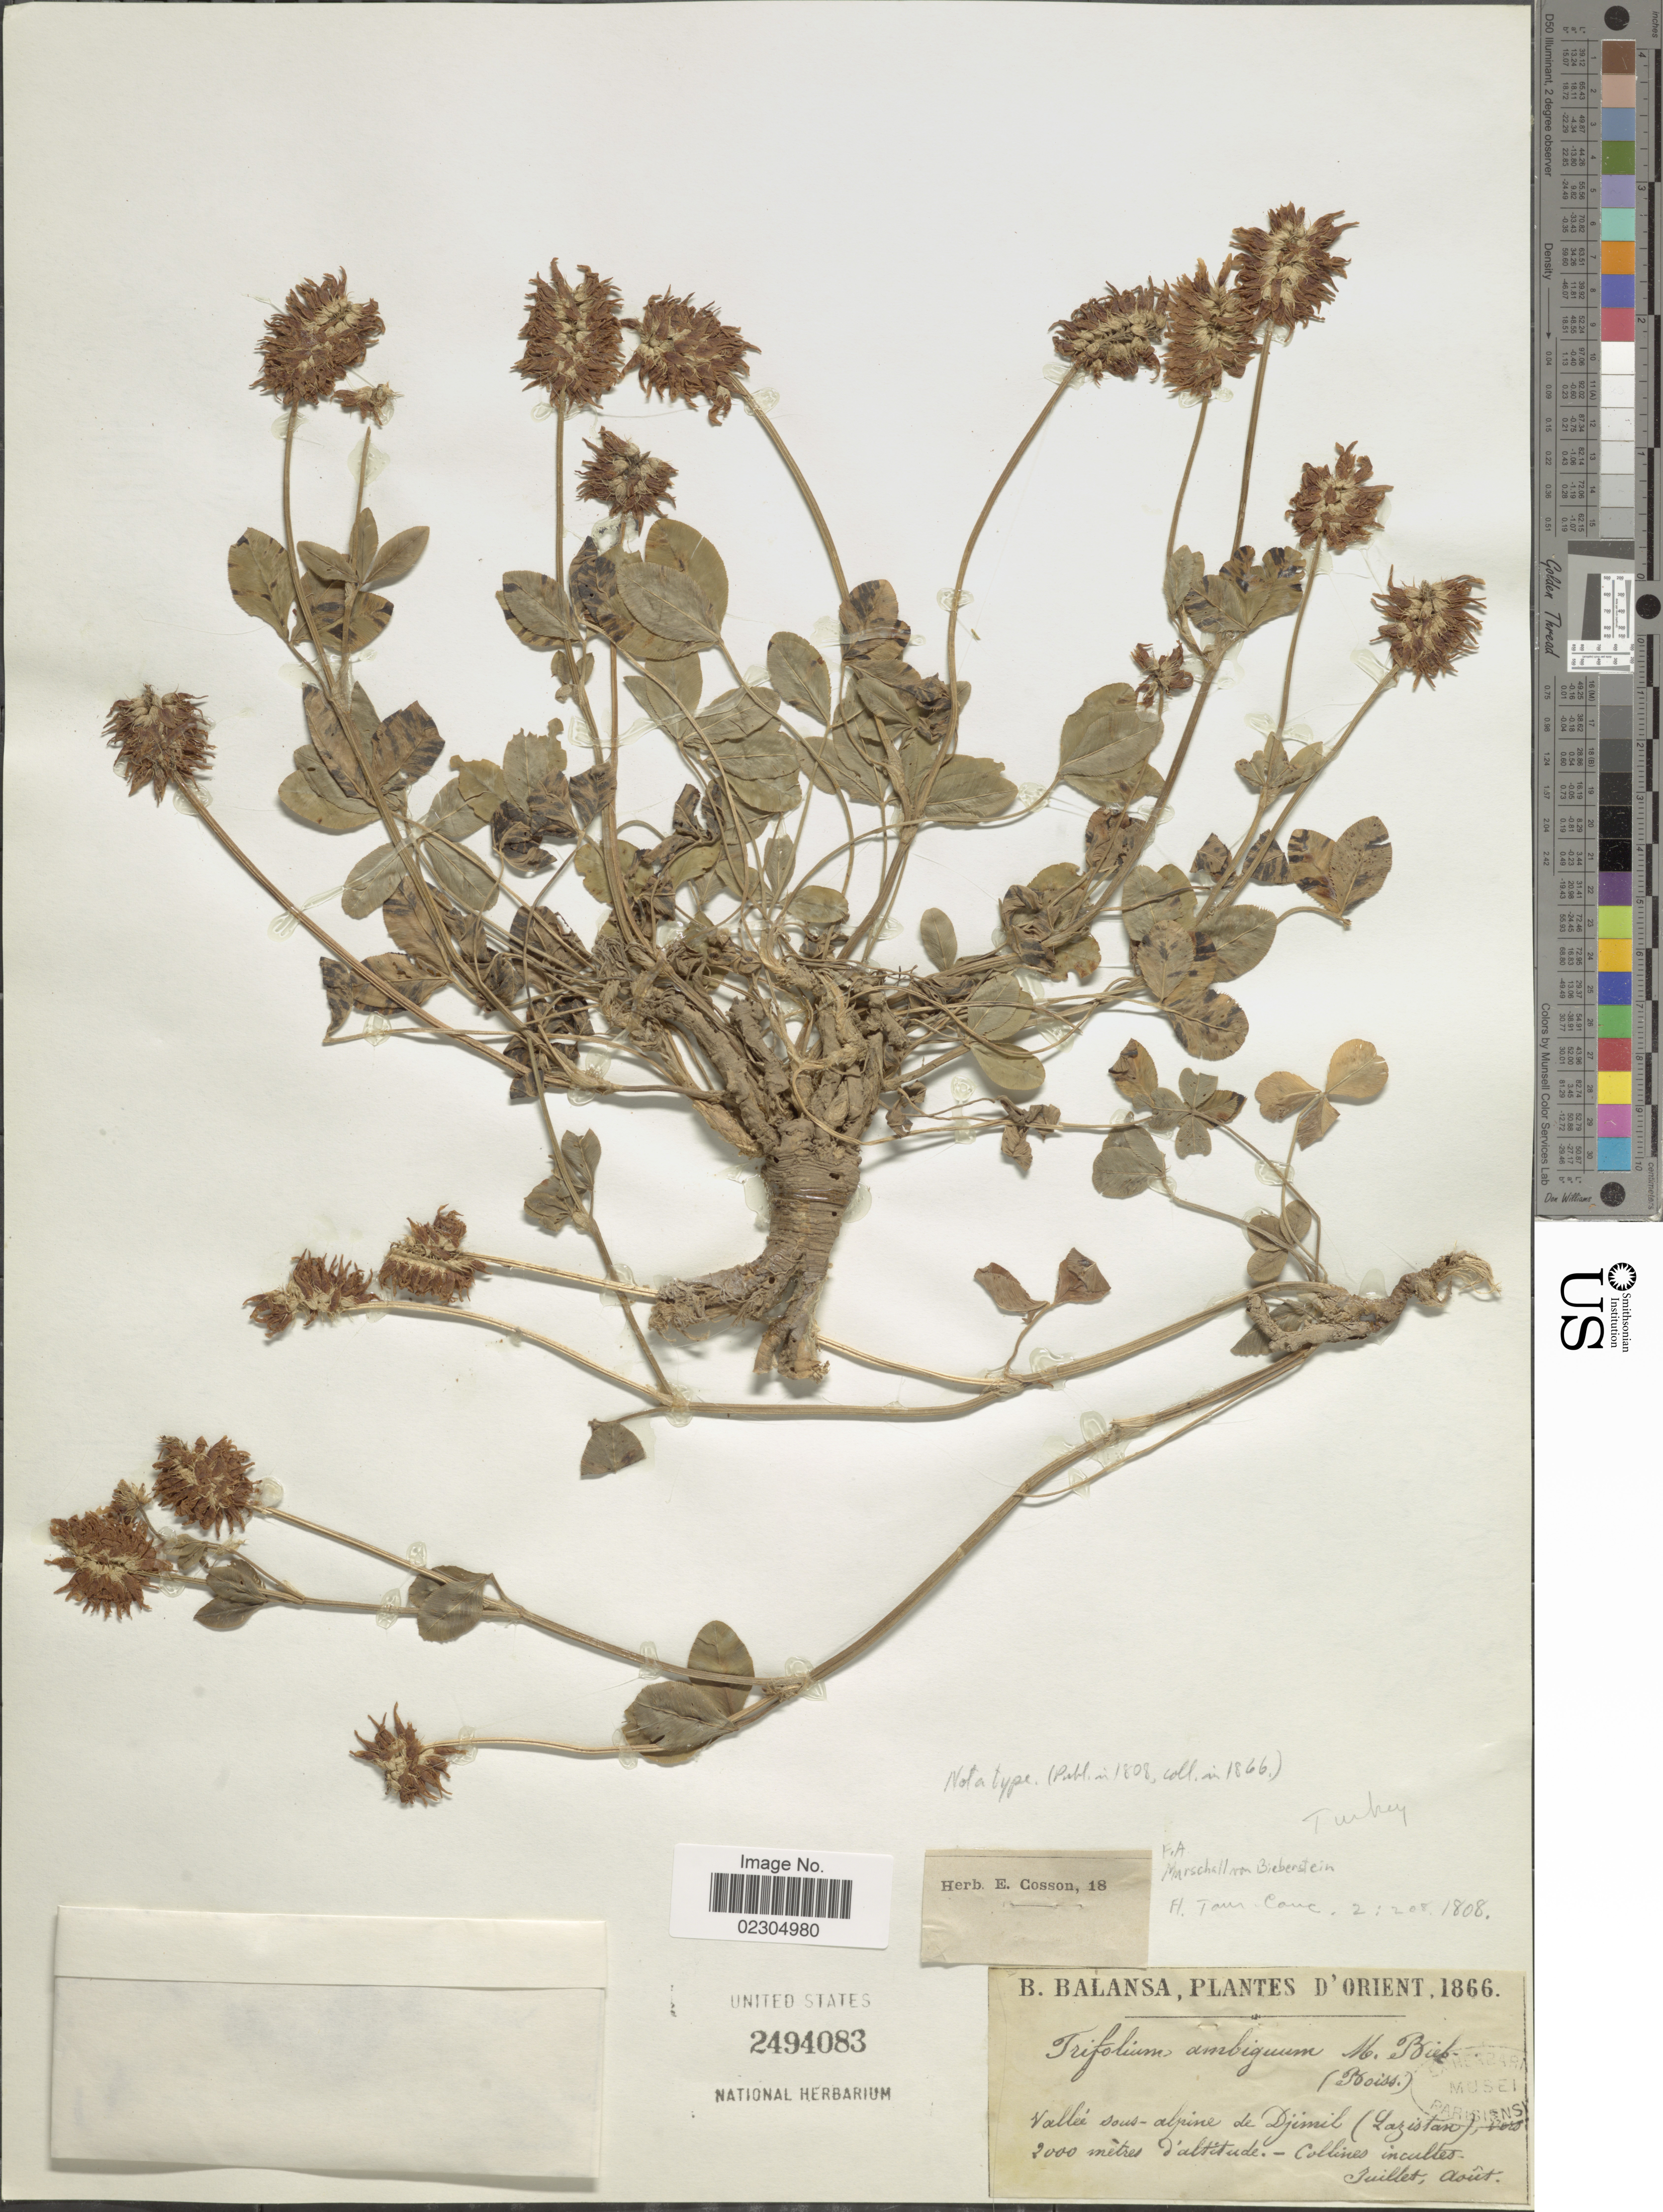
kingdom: Plantae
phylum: Tracheophyta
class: Magnoliopsida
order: Fabales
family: Fabaceae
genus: Trifolium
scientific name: Trifolium ambiguum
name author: M. Bieb.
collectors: B. Balansa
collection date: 1866-07/1866-08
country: Turkey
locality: D'Orient. Valle sous-alpine de Djimil ( Lazistan).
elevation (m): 2000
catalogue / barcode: US 2494083